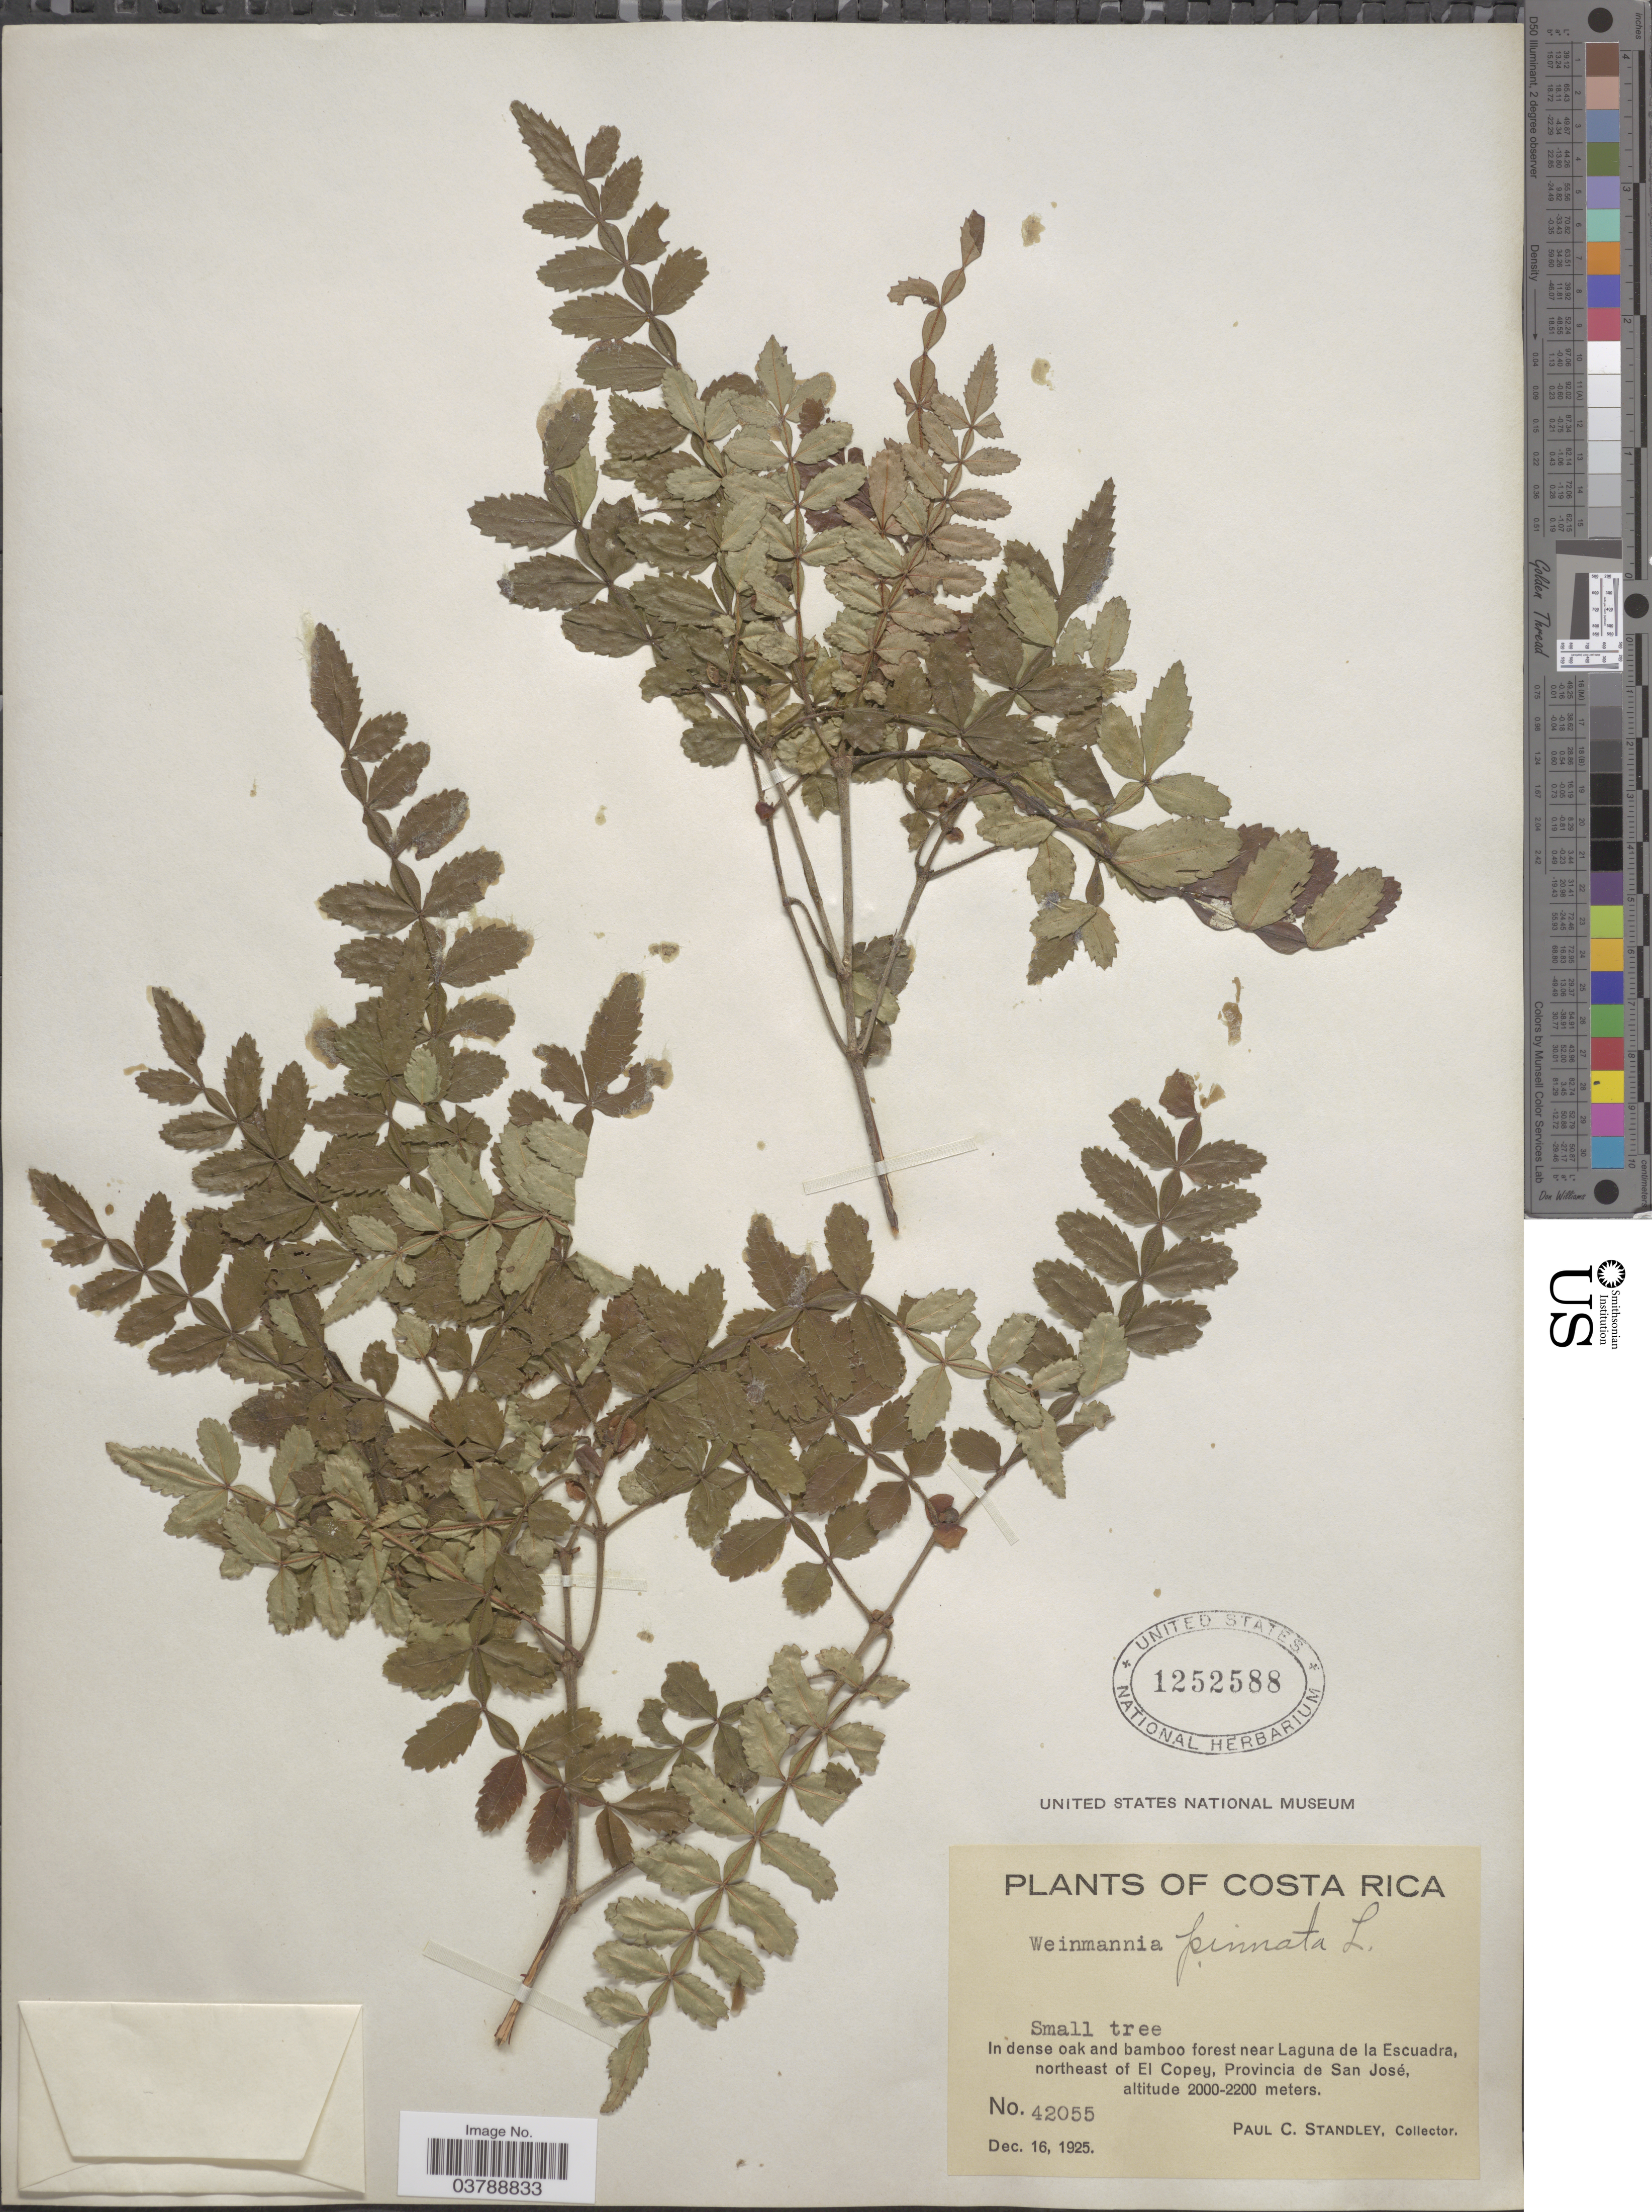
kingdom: Plantae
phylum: Tracheophyta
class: Magnoliopsida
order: Oxalidales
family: Cunoniaceae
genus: Weinmannia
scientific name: Weinmannia pinnata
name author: L.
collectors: P. C. Standley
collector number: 42055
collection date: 1925-12-16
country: Costa Rica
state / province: San José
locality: Near Laguna de la Escuadra, northeast of El Copey.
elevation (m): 2000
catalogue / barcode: US 1252588